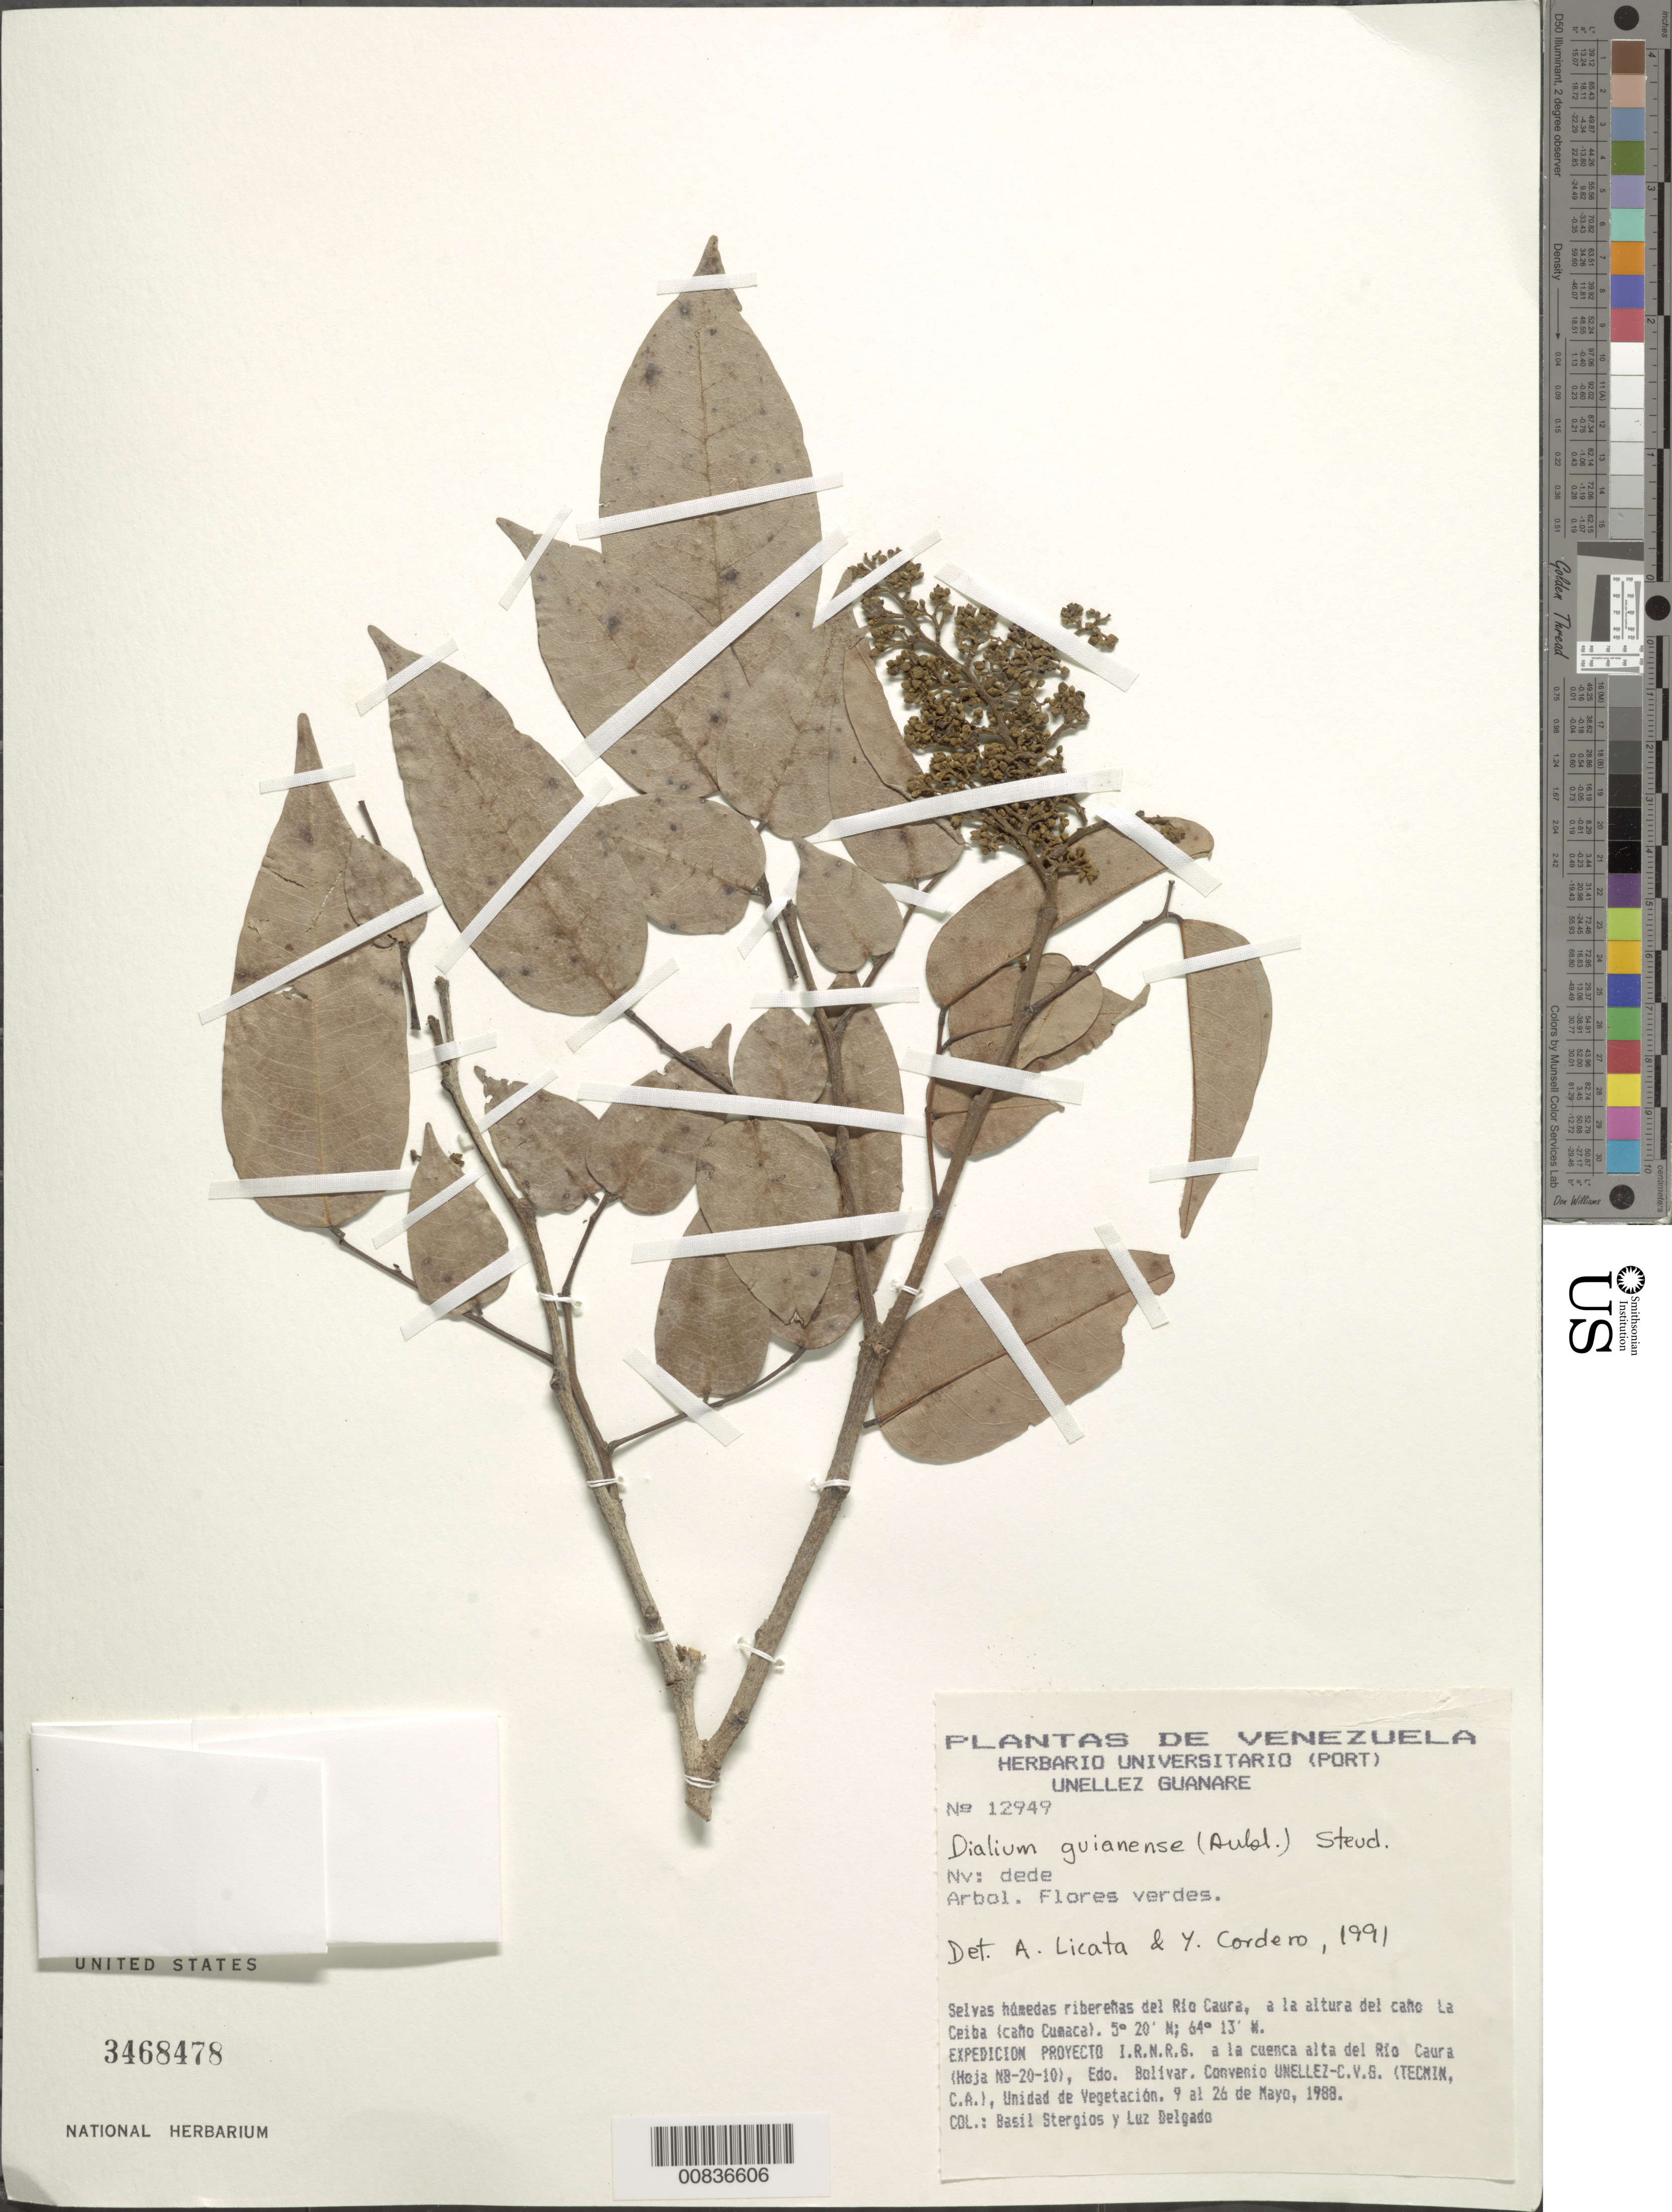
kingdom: Plantae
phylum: Tracheophyta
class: Magnoliopsida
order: Fabales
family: Fabaceae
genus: Dialium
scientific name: Dialium guianense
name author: (Aubl.) Sandwith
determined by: Licata, A.; Cordero, Y.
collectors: B. G. Stergios & L. Delgado V.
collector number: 12949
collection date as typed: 9-May-88 to 26-May-88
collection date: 1988-05-09/1988-05-26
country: Venezuela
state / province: Bolívar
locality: Río Caura, Caño La Ceiba (Caño Cumaca)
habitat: Selvas húmedas ribereñas del río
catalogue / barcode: US 3468478